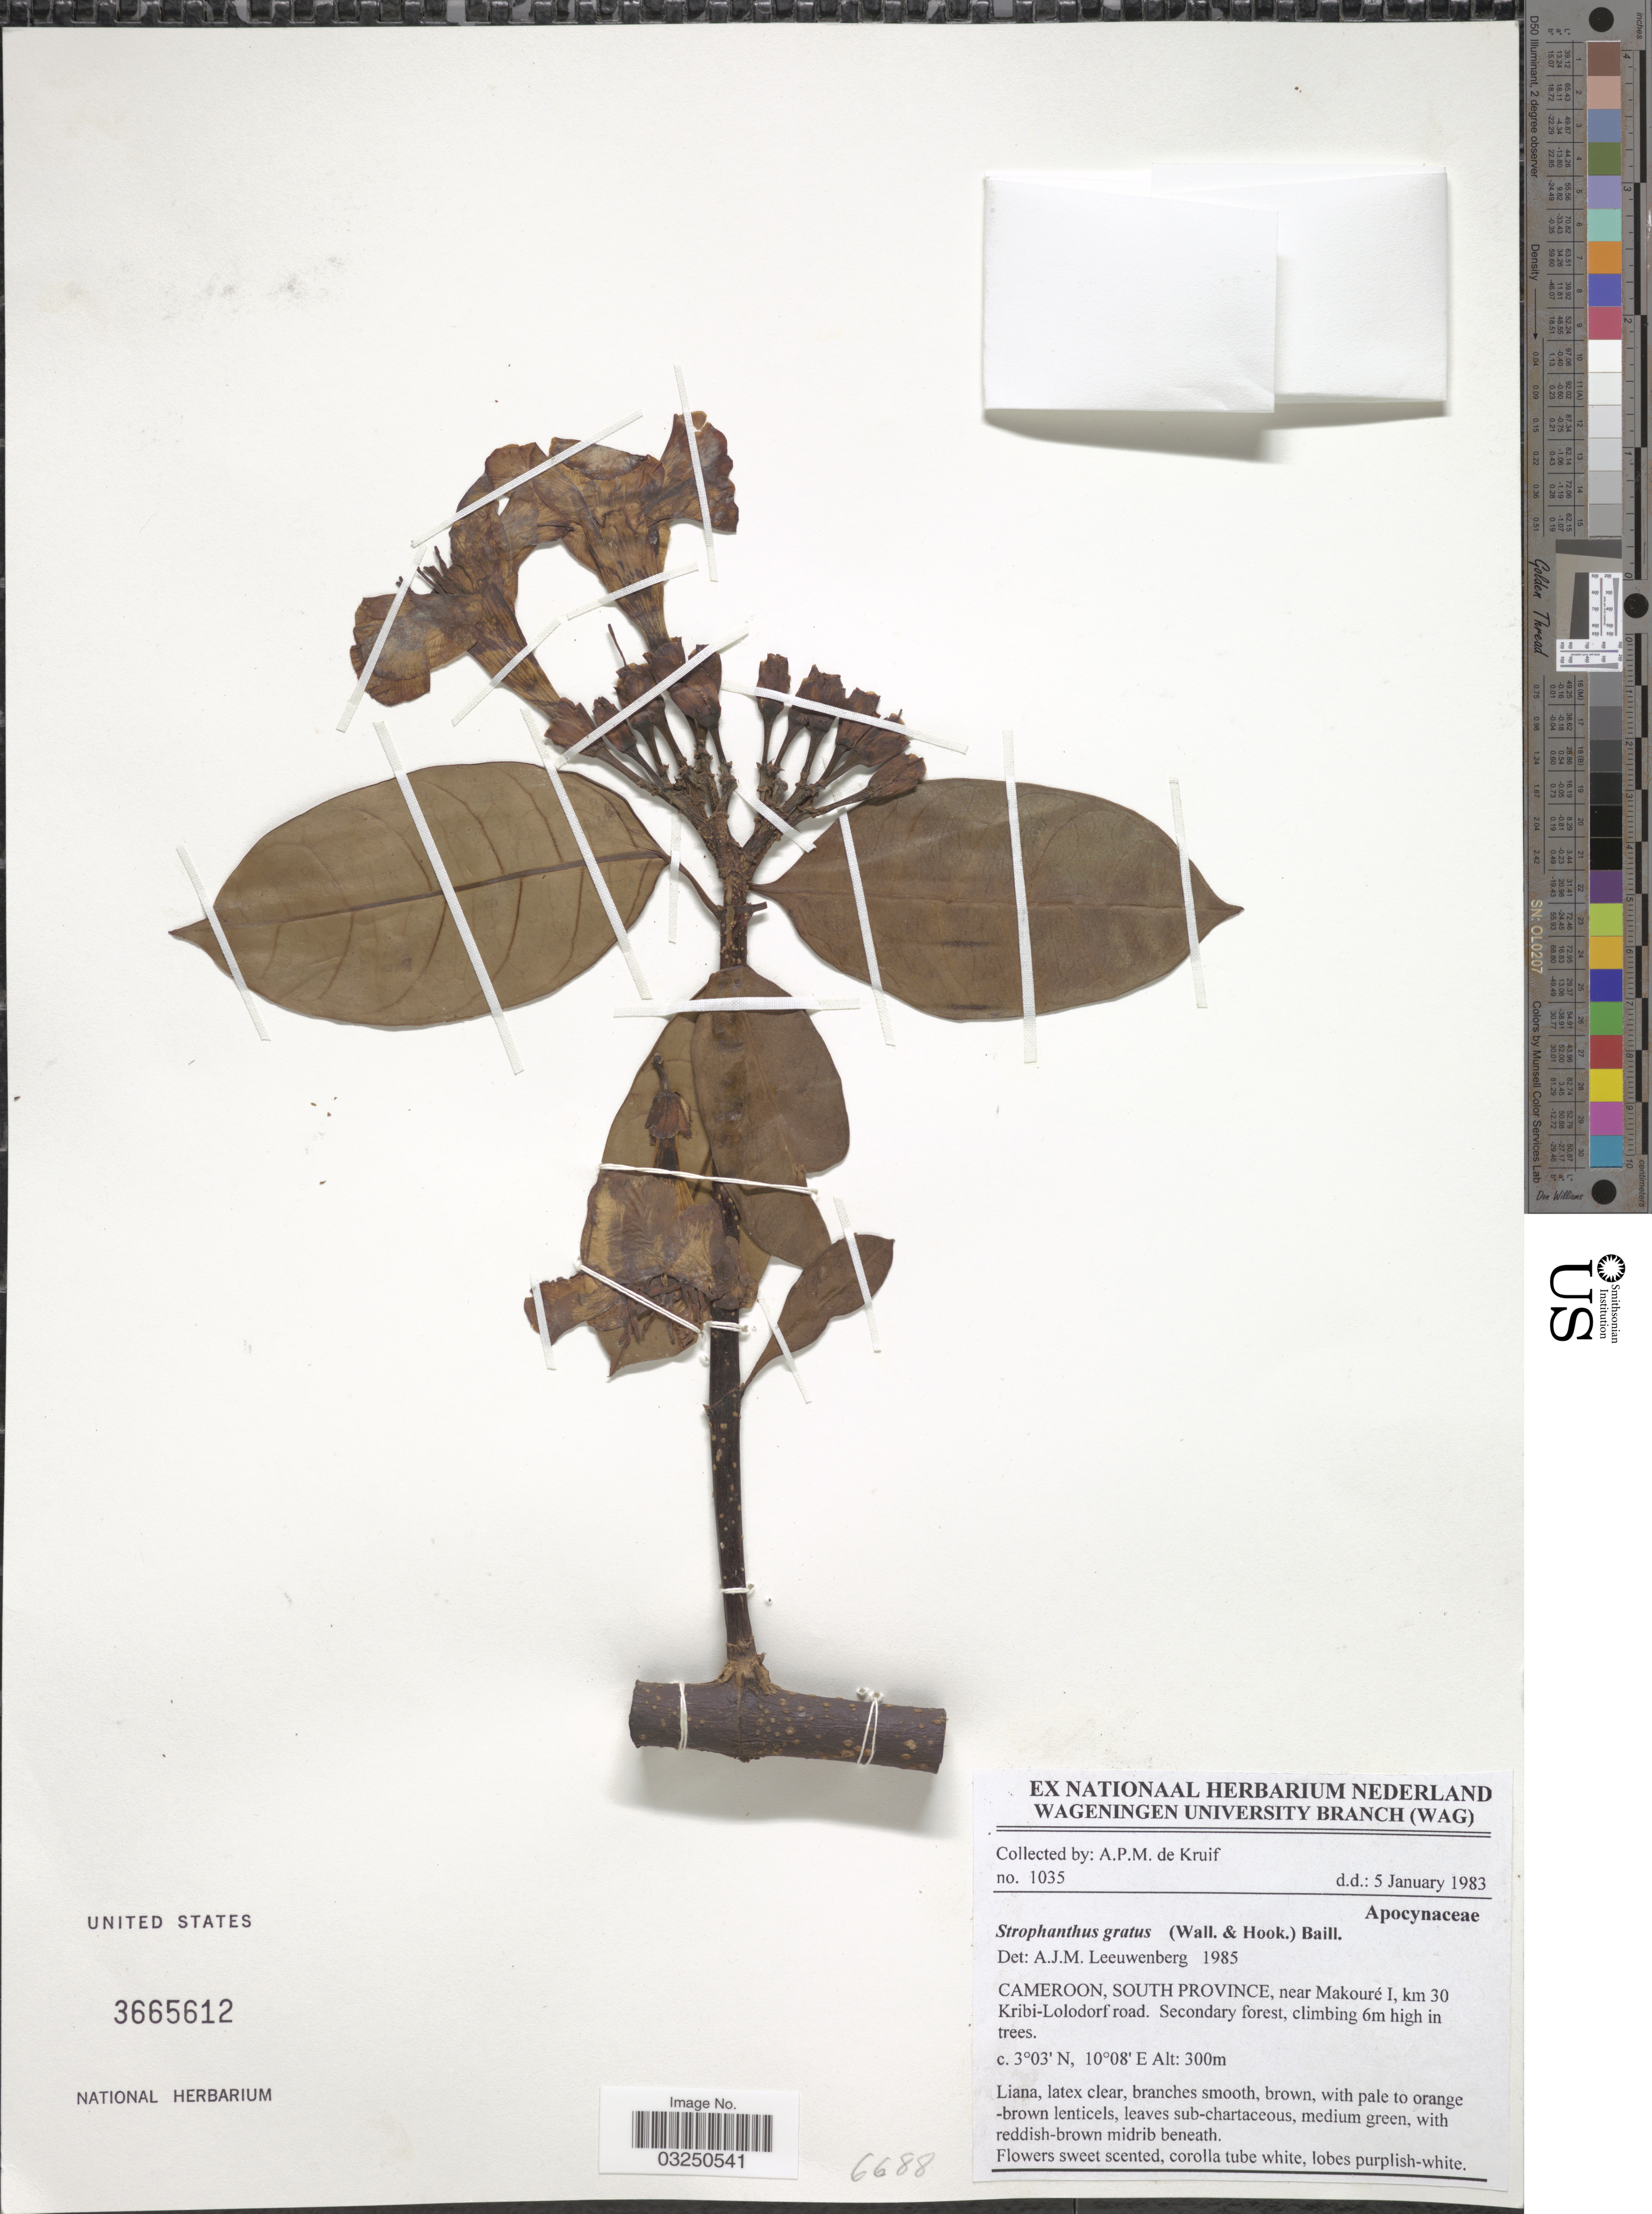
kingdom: Plantae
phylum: Tracheophyta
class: Magnoliopsida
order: Gentianales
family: Apocynaceae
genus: Strophanthus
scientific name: Strophanthus gratus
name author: (Wall. & Hook.) Baill.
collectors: A. P. de Kruif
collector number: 1035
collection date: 1983-01-05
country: Cameroon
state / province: Sud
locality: South Province, near Makouré I, km 30 Kribi-Lolodorf road.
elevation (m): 300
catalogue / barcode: US 3665612